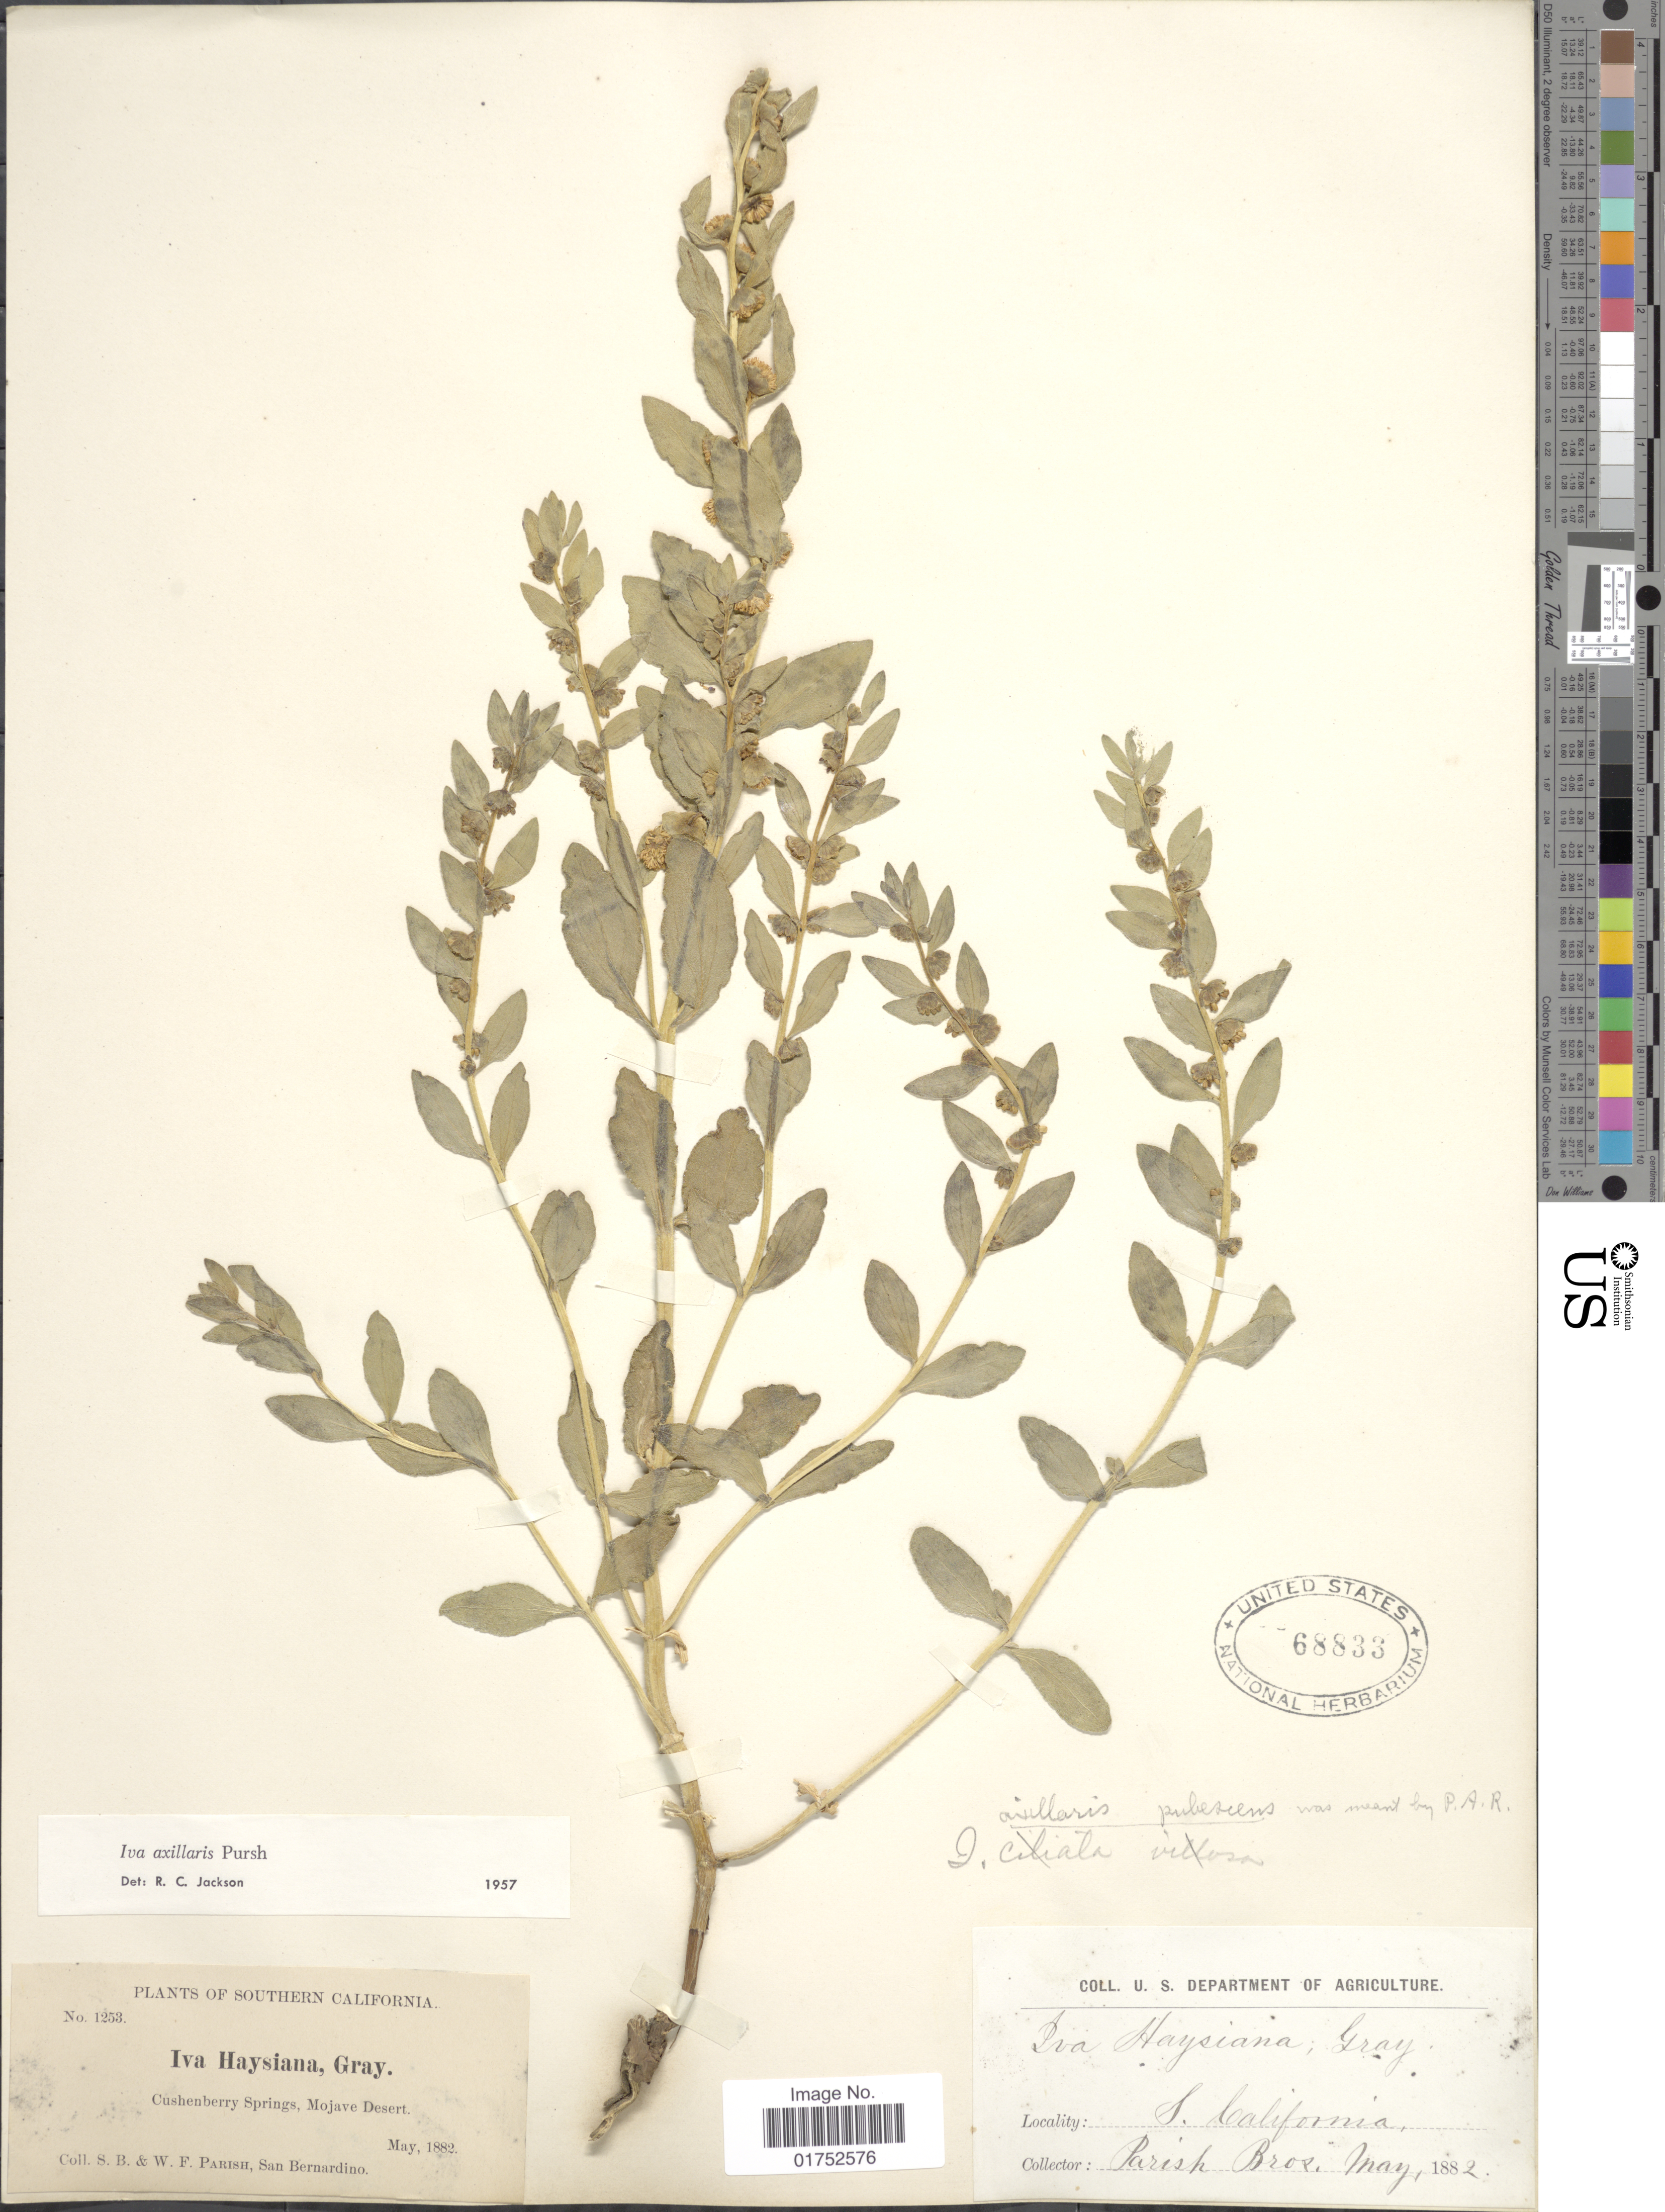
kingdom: Plantae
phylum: Tracheophyta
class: Magnoliopsida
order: Asterales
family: Asteraceae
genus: Iva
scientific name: Iva axillaris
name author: Pursh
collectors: S. B. Parish & W. F. Parish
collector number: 1253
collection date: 1882-05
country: United States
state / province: California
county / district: San Bernardino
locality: Southern California, Cushenberry Springs, Mojave Desert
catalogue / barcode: US 68833